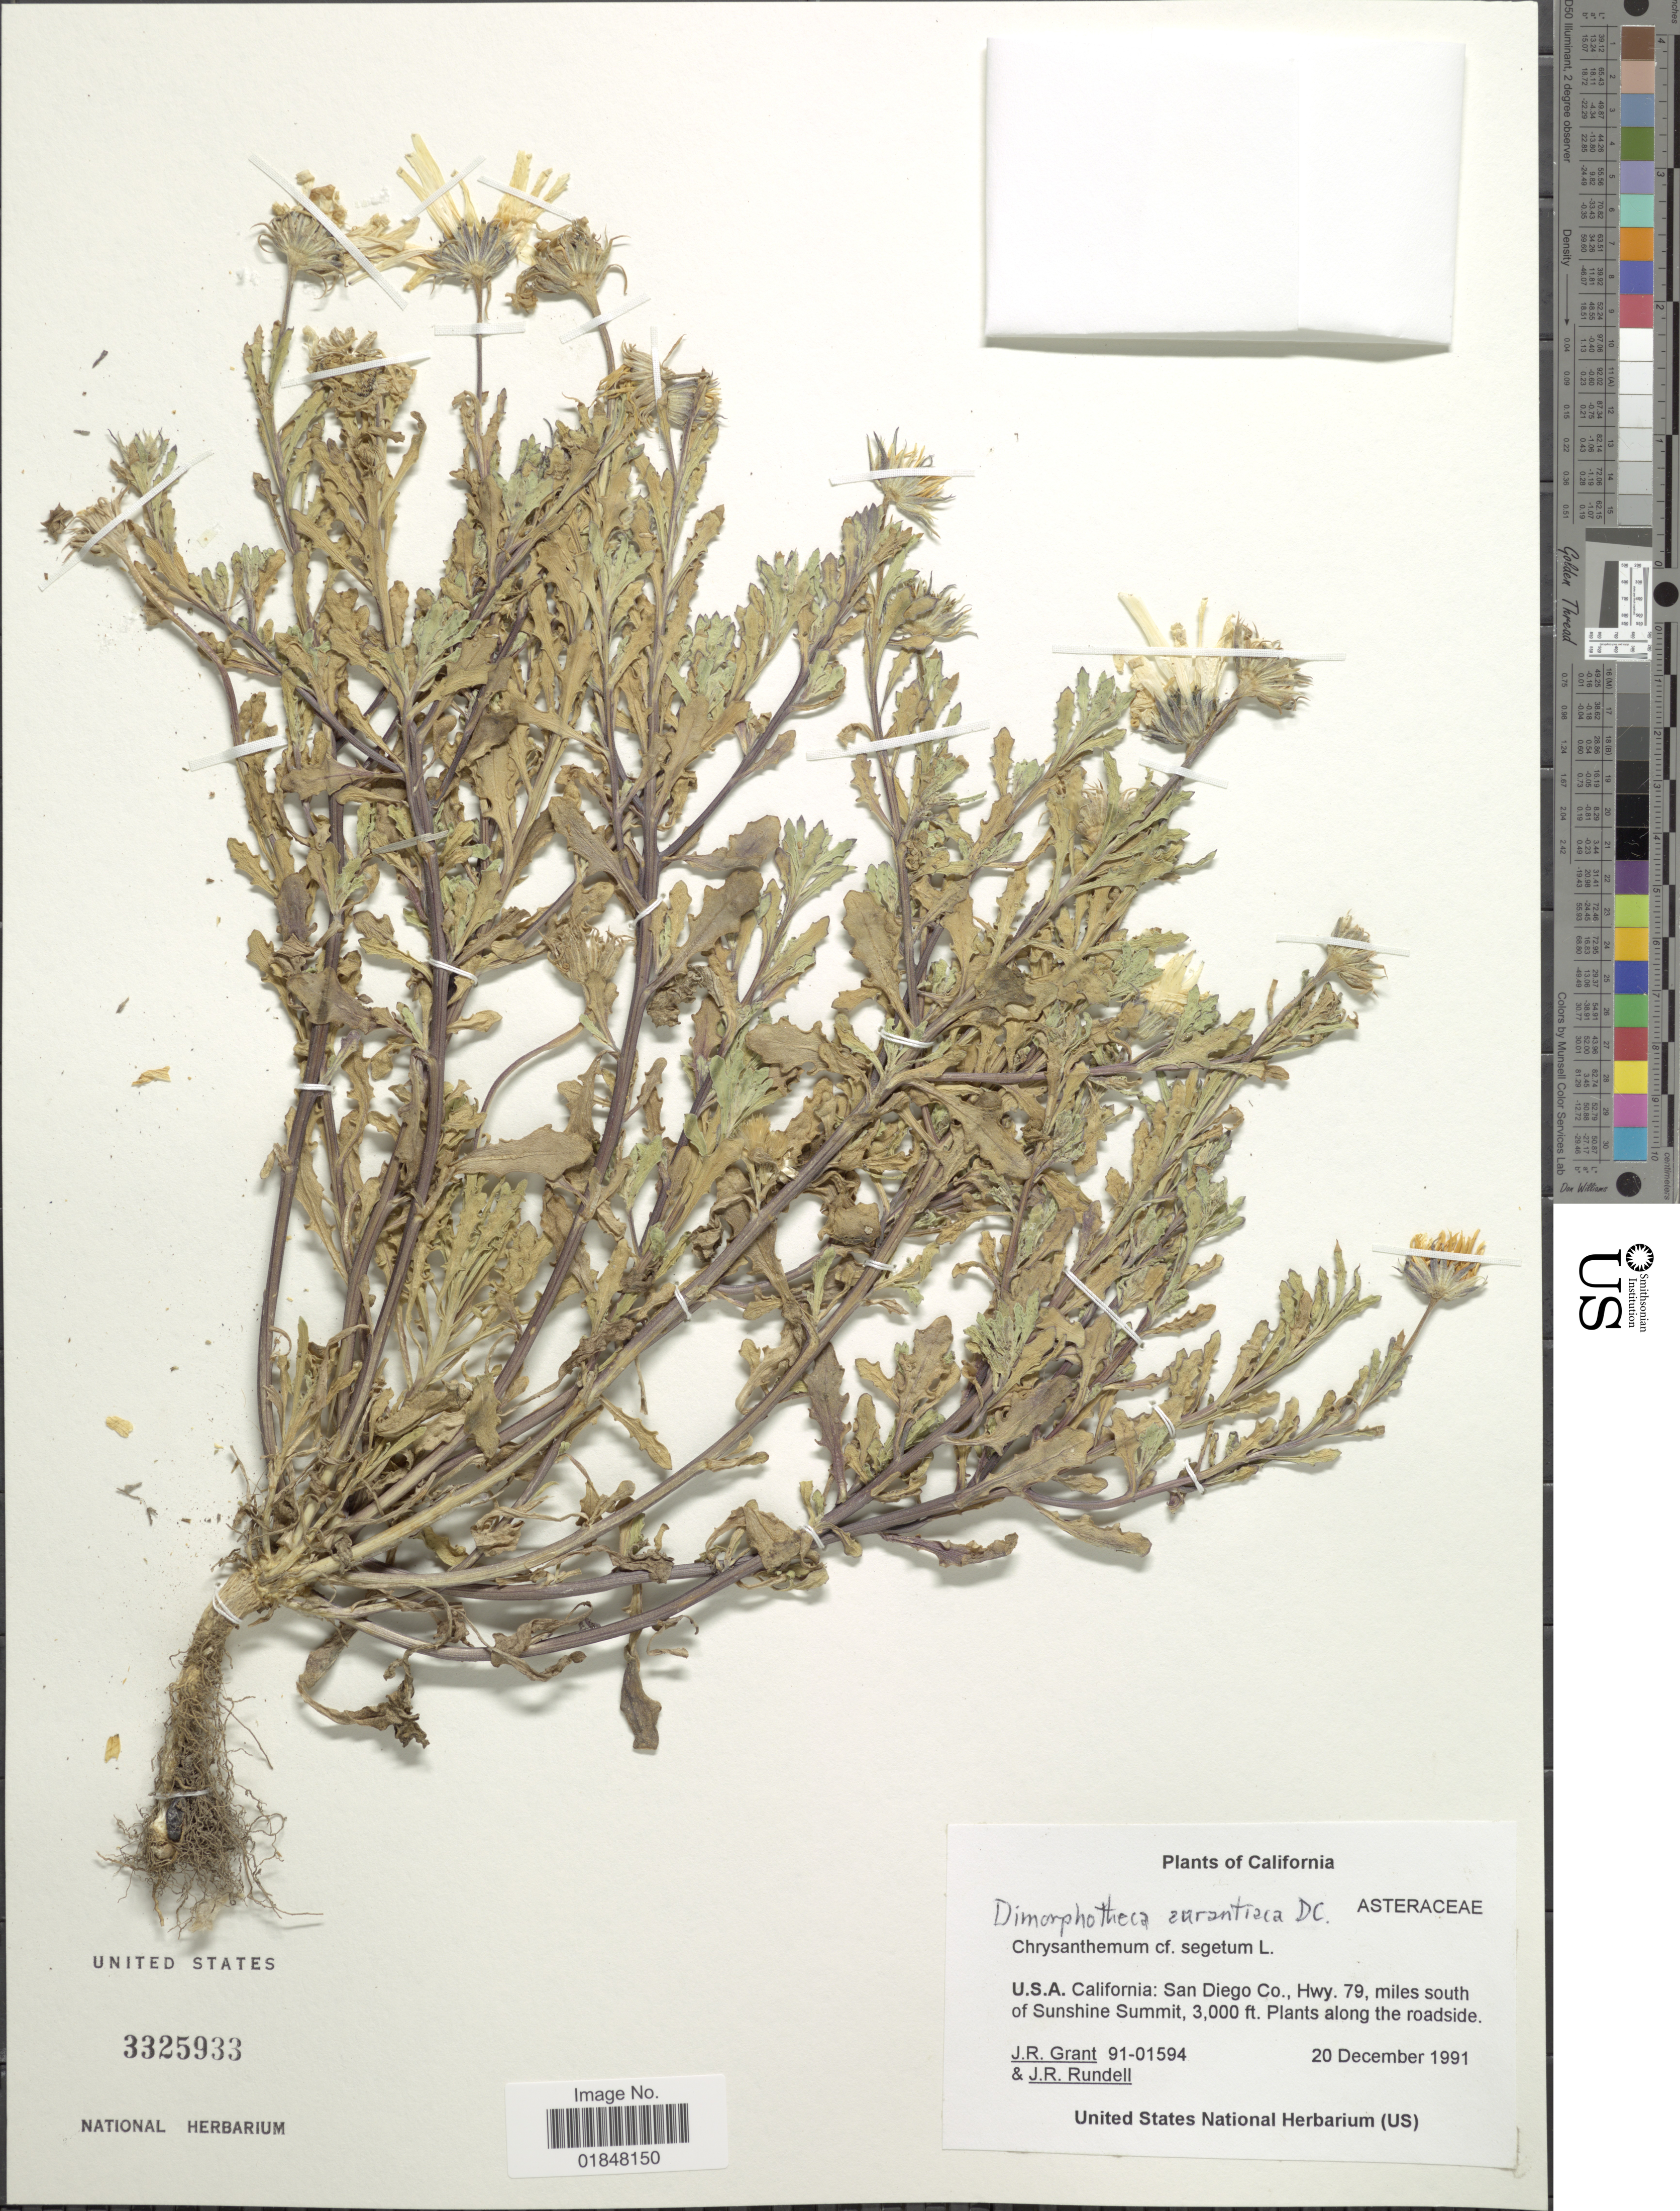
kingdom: Plantae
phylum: Tracheophyta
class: Magnoliopsida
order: Asterales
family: Asteraceae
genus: Dimorphotheca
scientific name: Dimorphotheca tragus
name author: (Aiton) B. Nord.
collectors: J. Grant & J. R. Rundell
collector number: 91-01594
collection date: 1991-12-20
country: United States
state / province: California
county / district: San Diego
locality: San Diego Co., Hwy. 79 miles south of Sunshine Summit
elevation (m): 914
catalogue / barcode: US 3325933